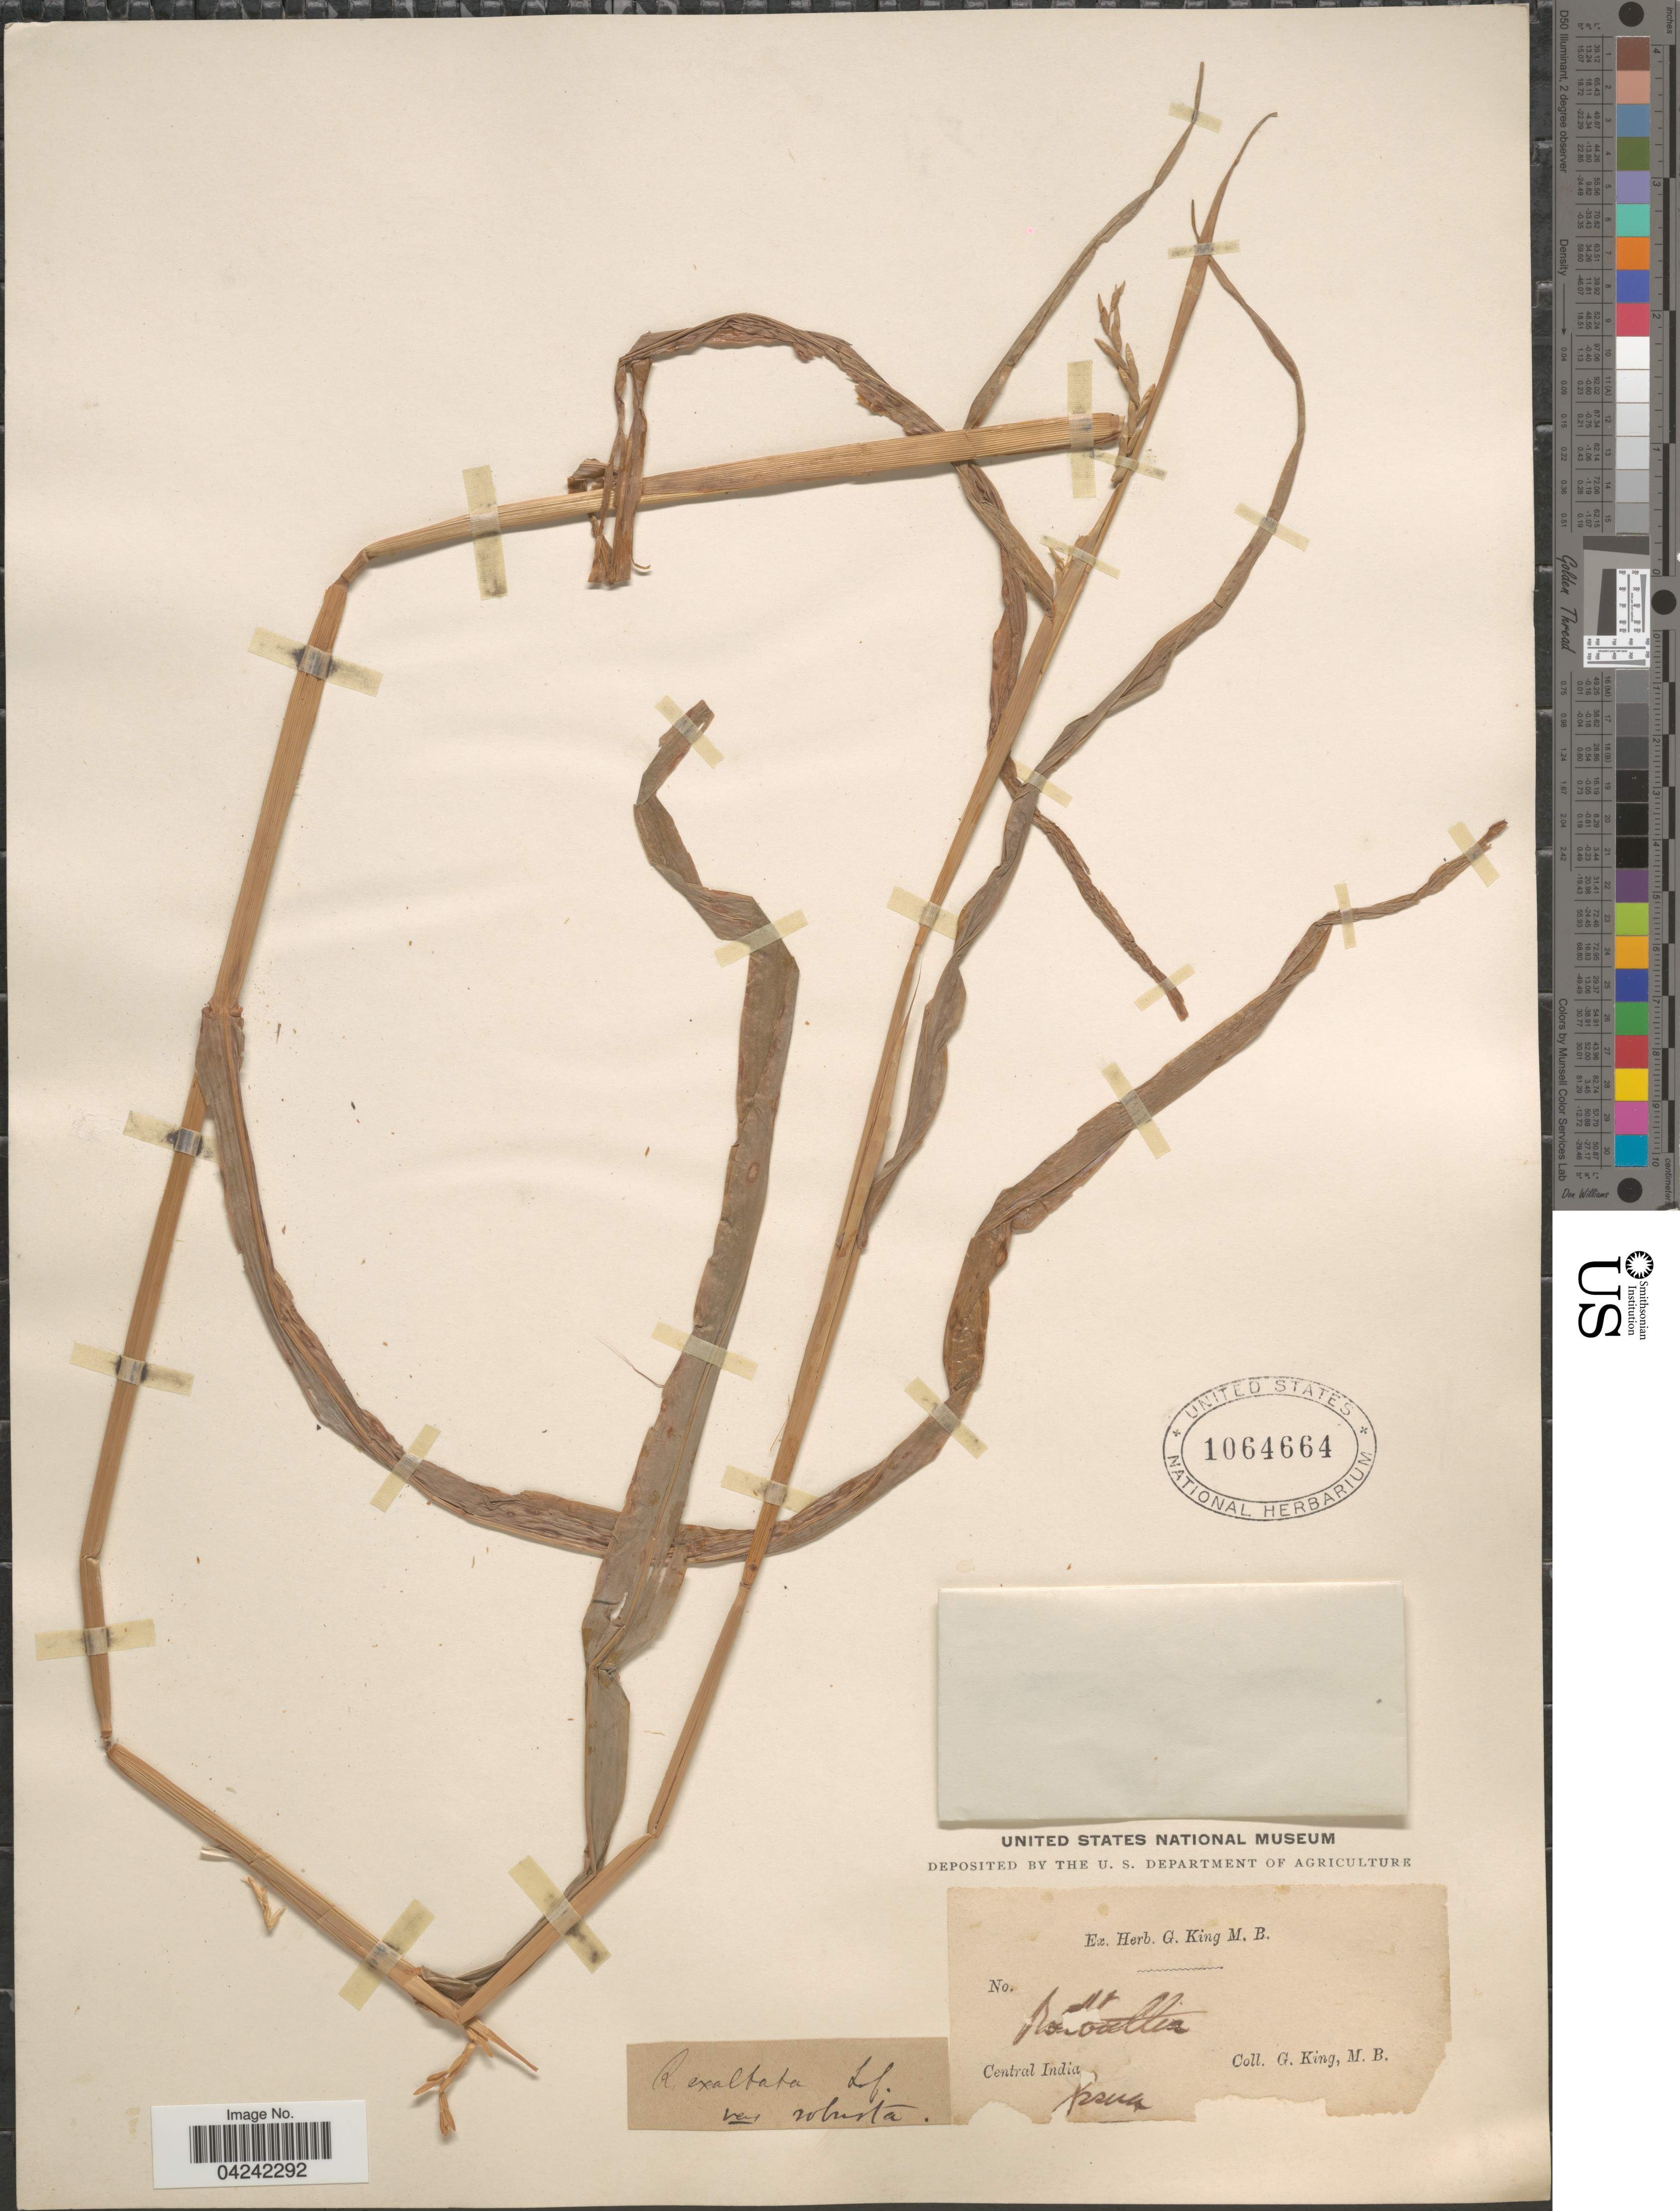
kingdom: Plantae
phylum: Tracheophyta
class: Liliopsida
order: Poales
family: Poaceae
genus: Rottboellia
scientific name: Rottboellia cochinchinensis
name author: (Lour.) Clayton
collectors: G. King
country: India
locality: Central India.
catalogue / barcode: US 1064664